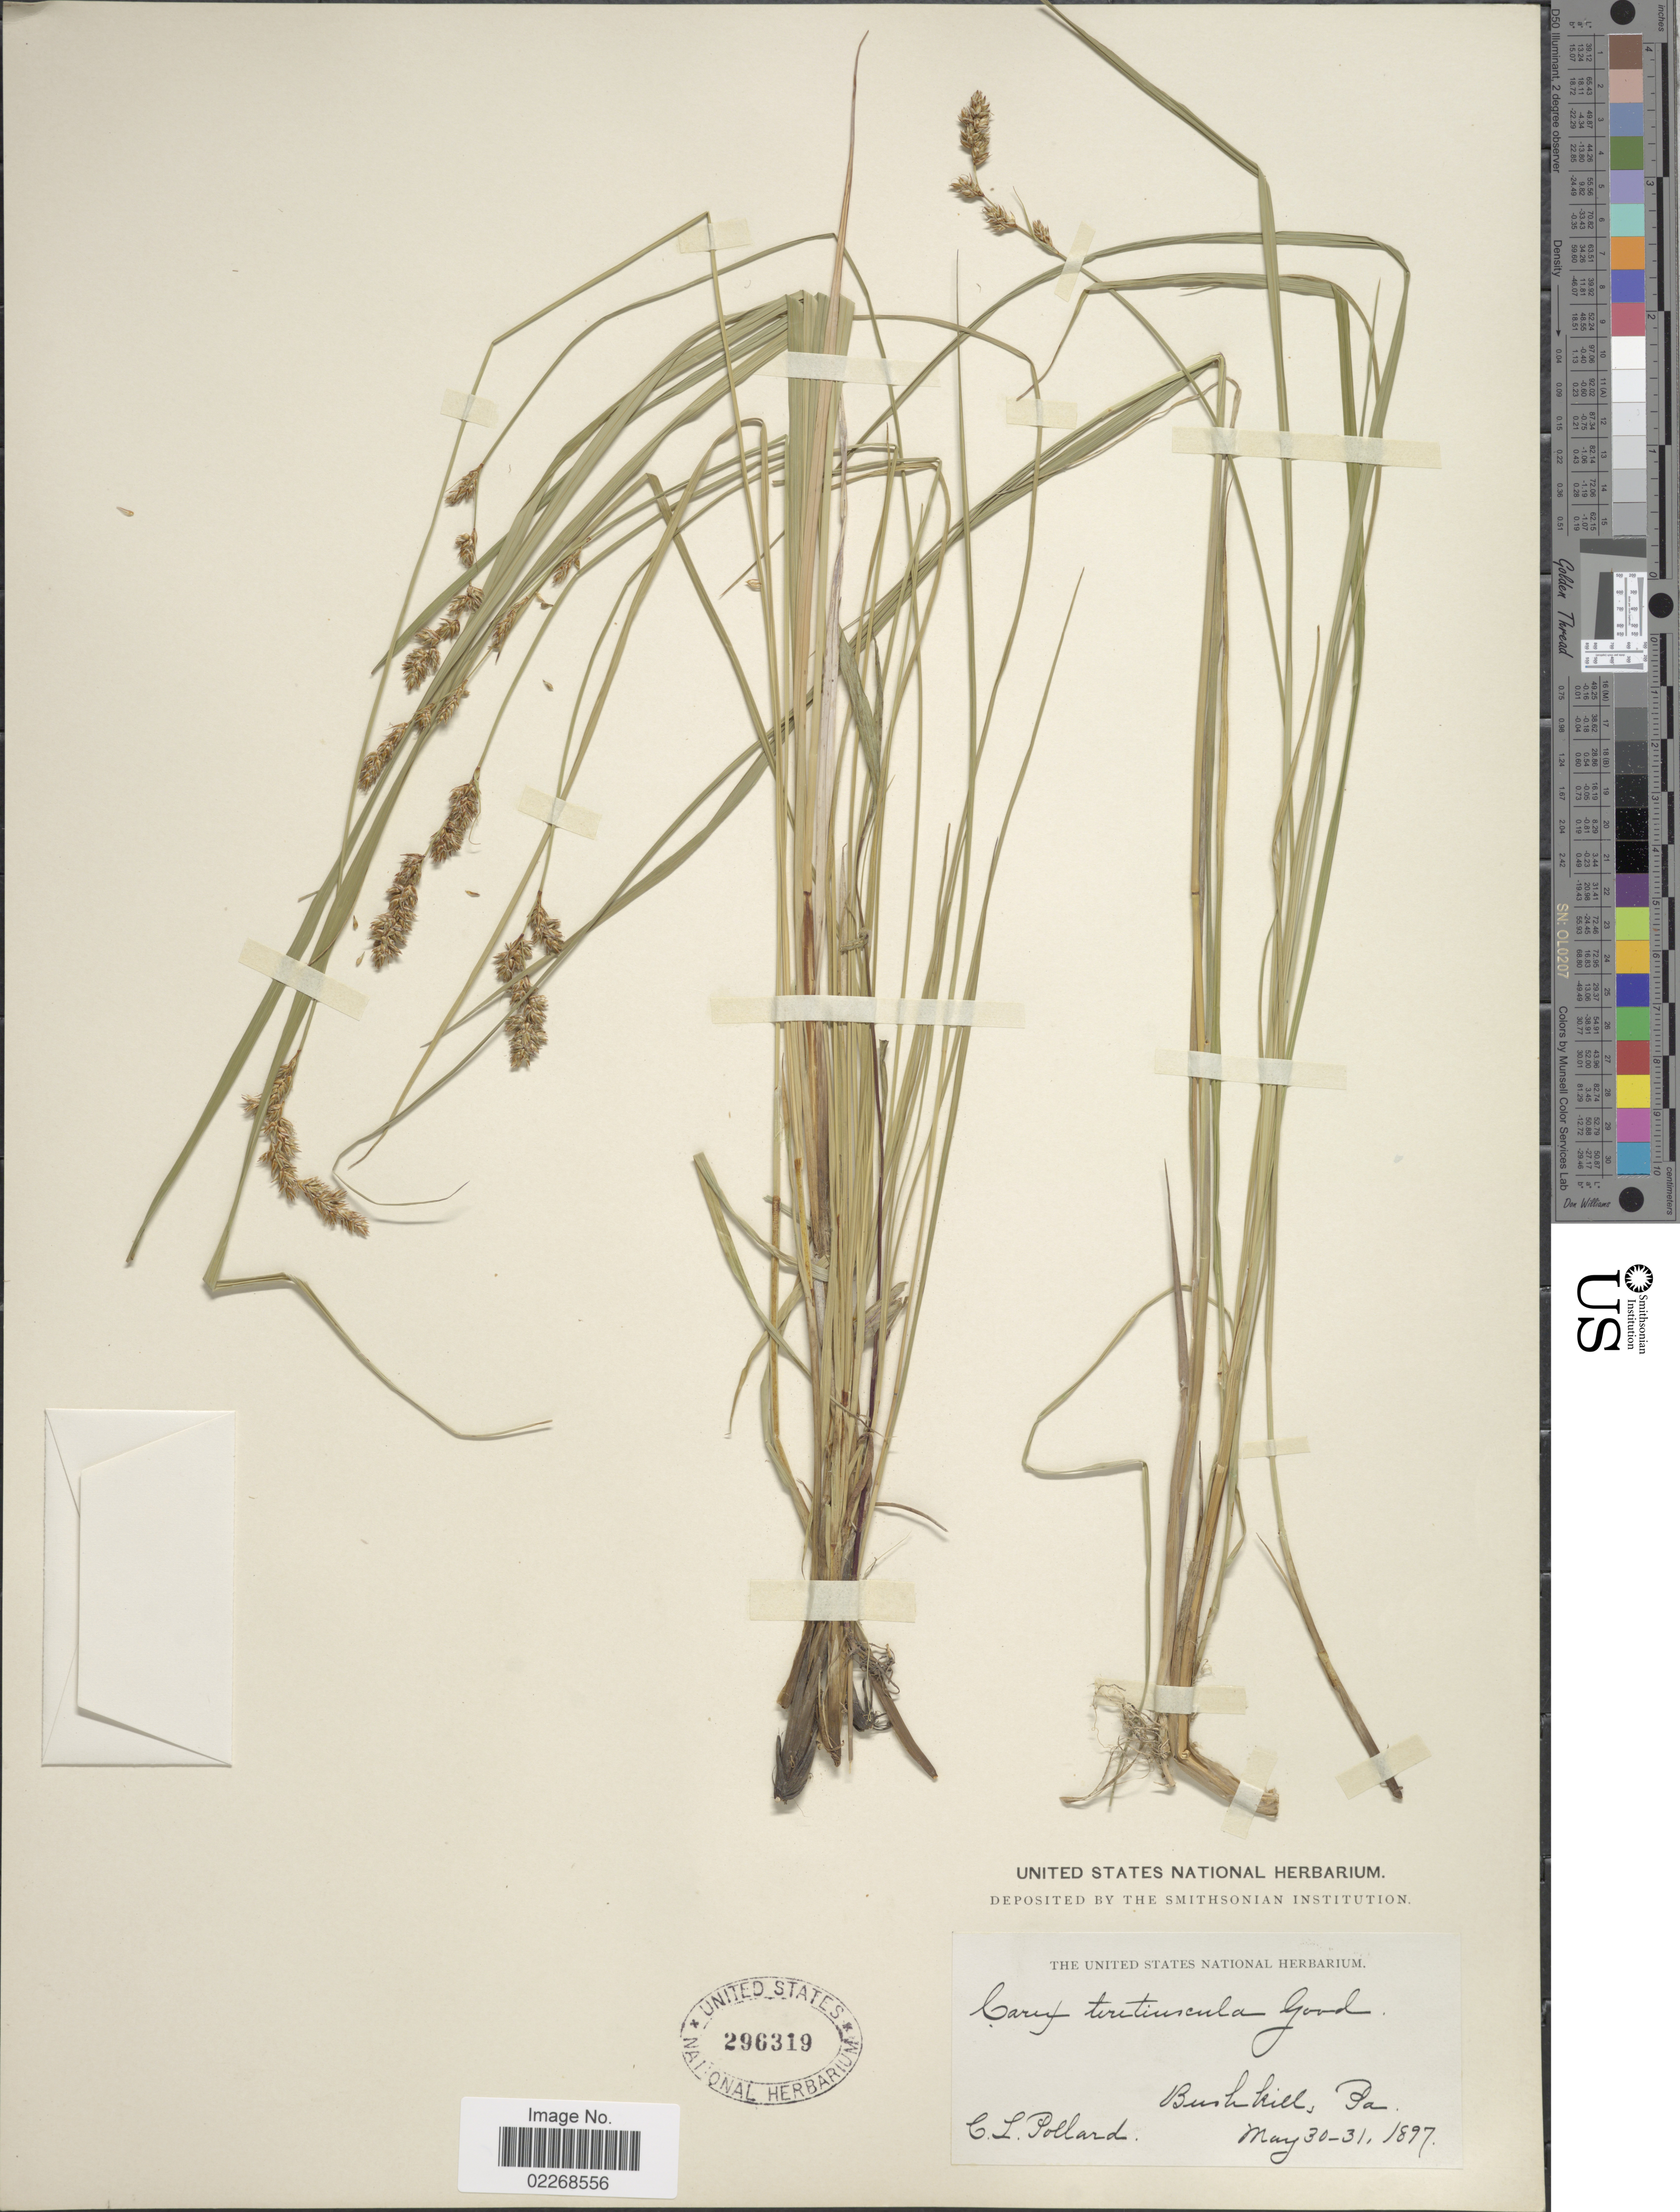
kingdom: Plantae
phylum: Tracheophyta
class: Liliopsida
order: Poales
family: Cyperaceae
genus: Carex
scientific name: Carex diandra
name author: Schrank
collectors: C. L. Pollard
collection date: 1897-05-30/1897-05-31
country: United States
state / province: Pennsylvania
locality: Bushkill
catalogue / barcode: US 296319